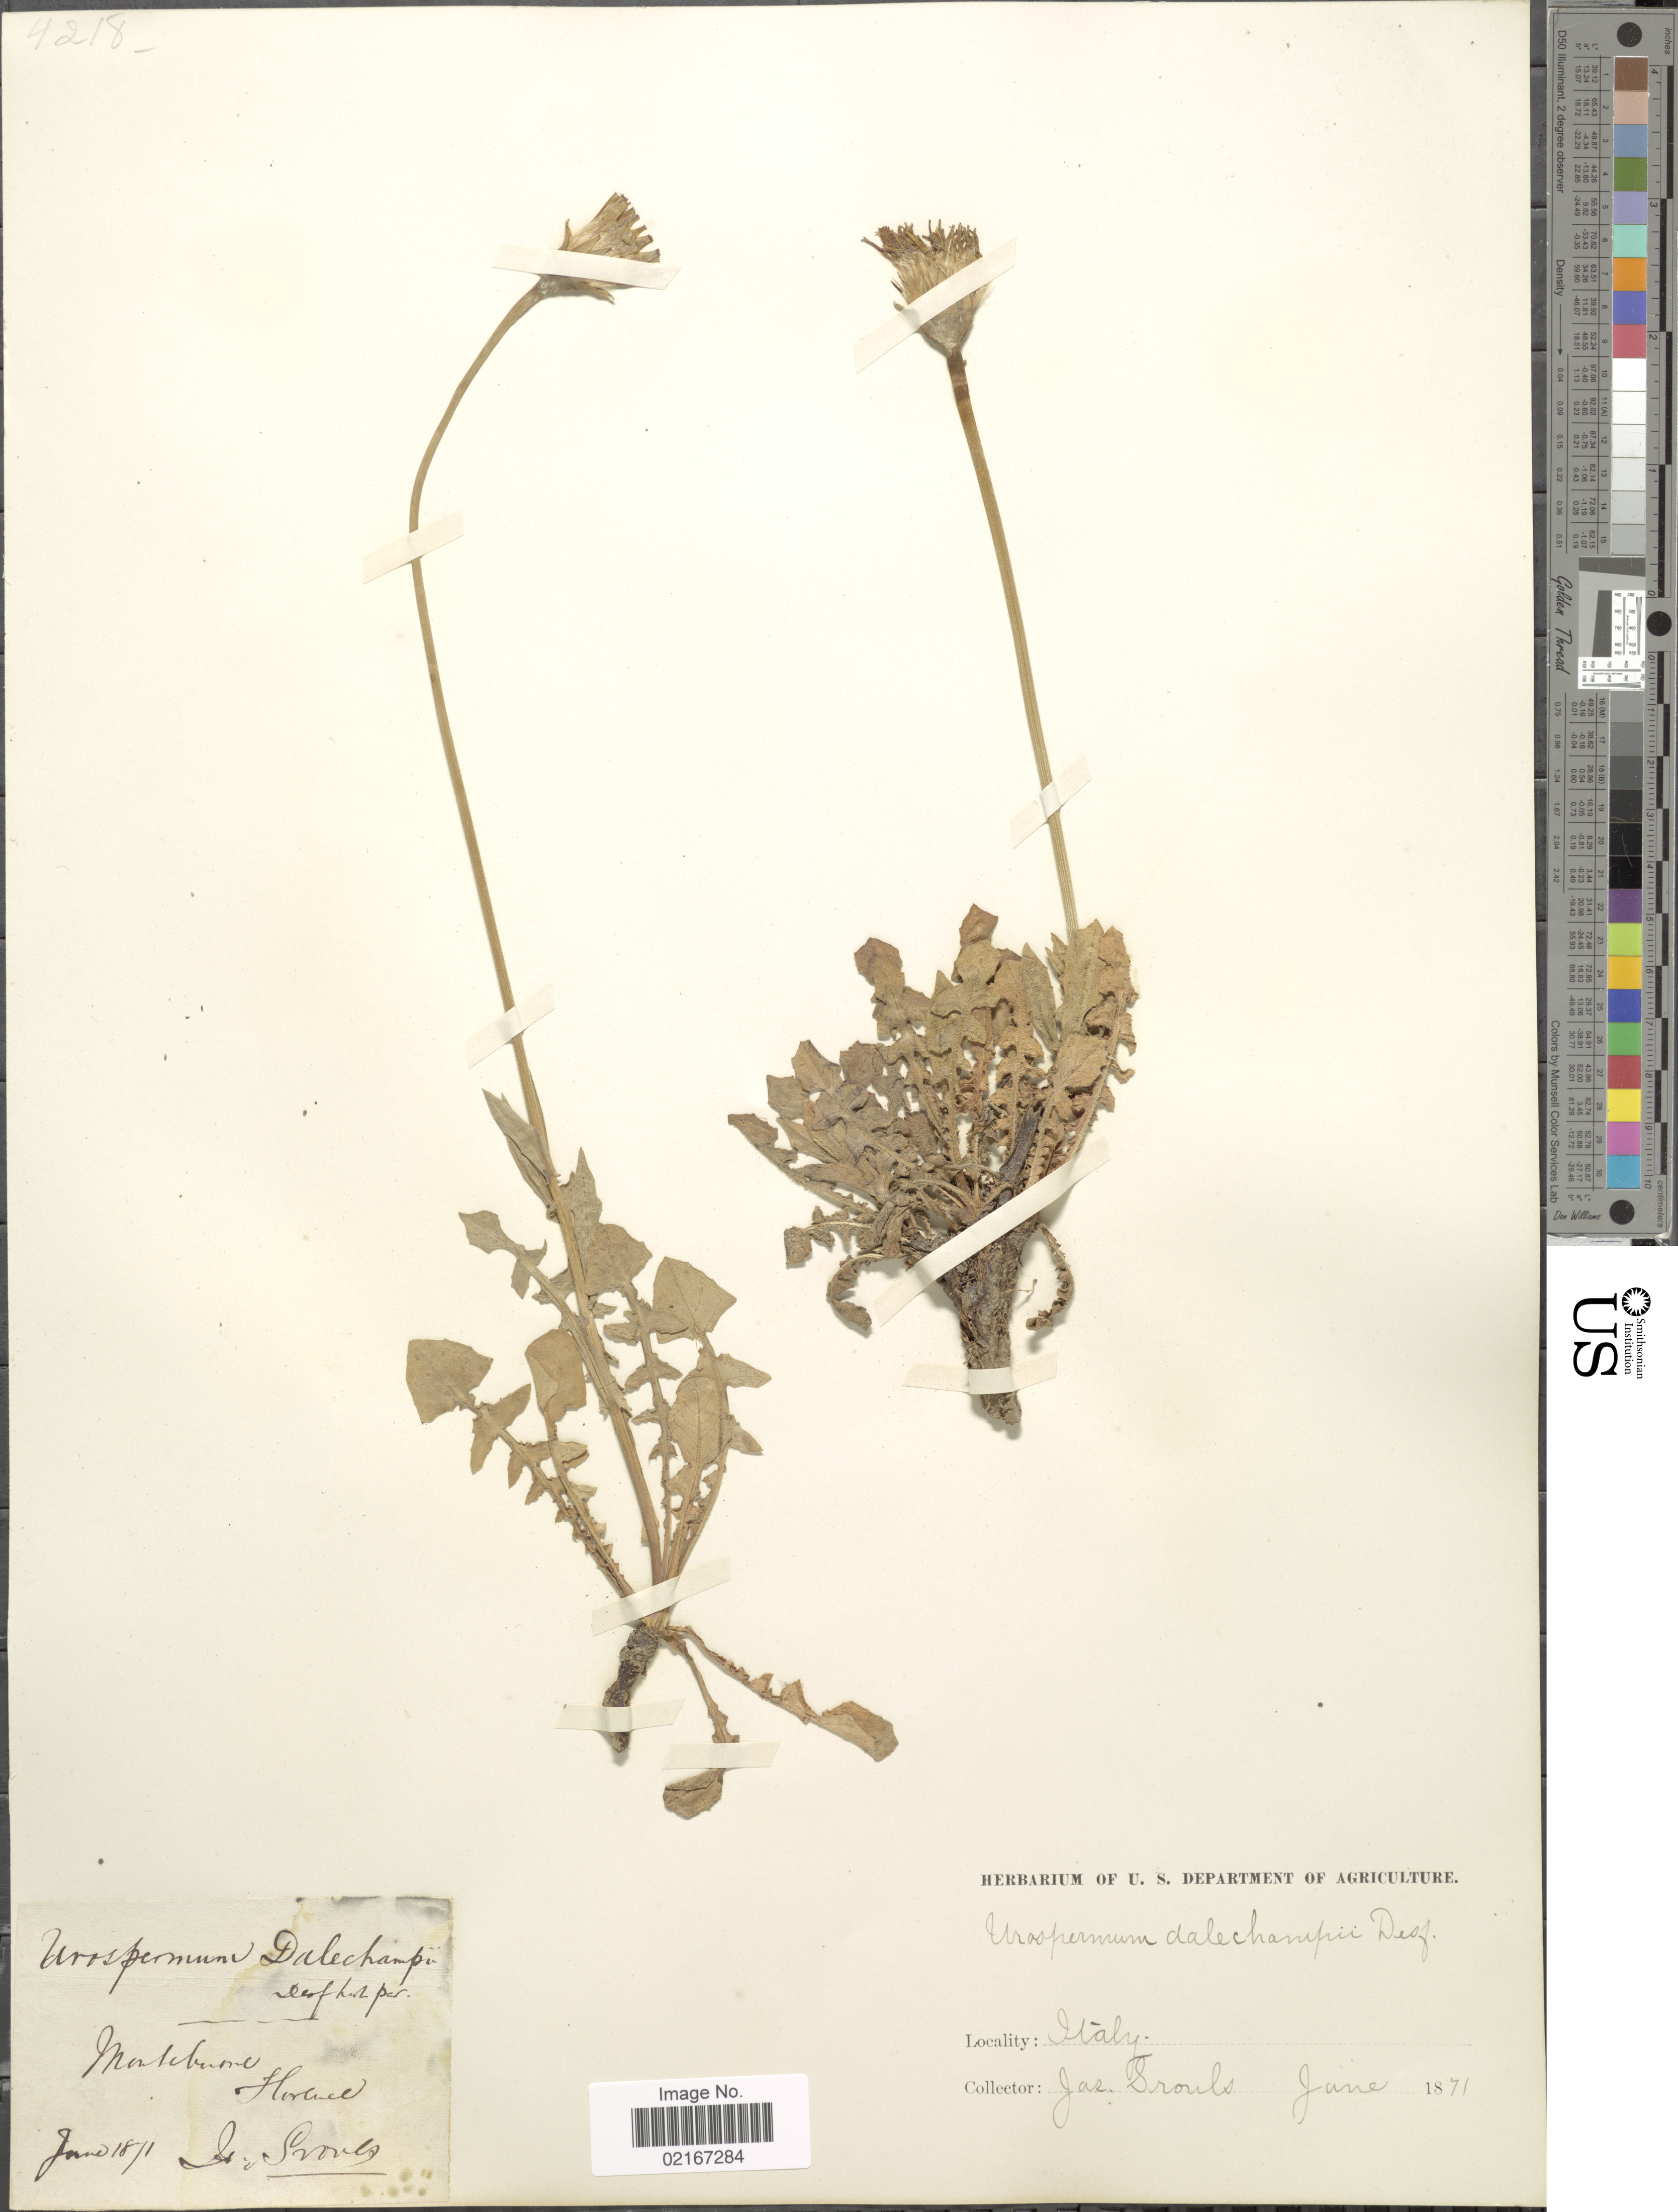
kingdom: Plantae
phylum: Tracheophyta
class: Magnoliopsida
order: Asterales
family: Asteraceae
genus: Urospermum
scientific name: Urospermum dalechampii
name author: (L.) F.W. Schmidt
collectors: J. Srovez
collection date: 1871-06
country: Italy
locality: Monteburne, Herace [interpreted]